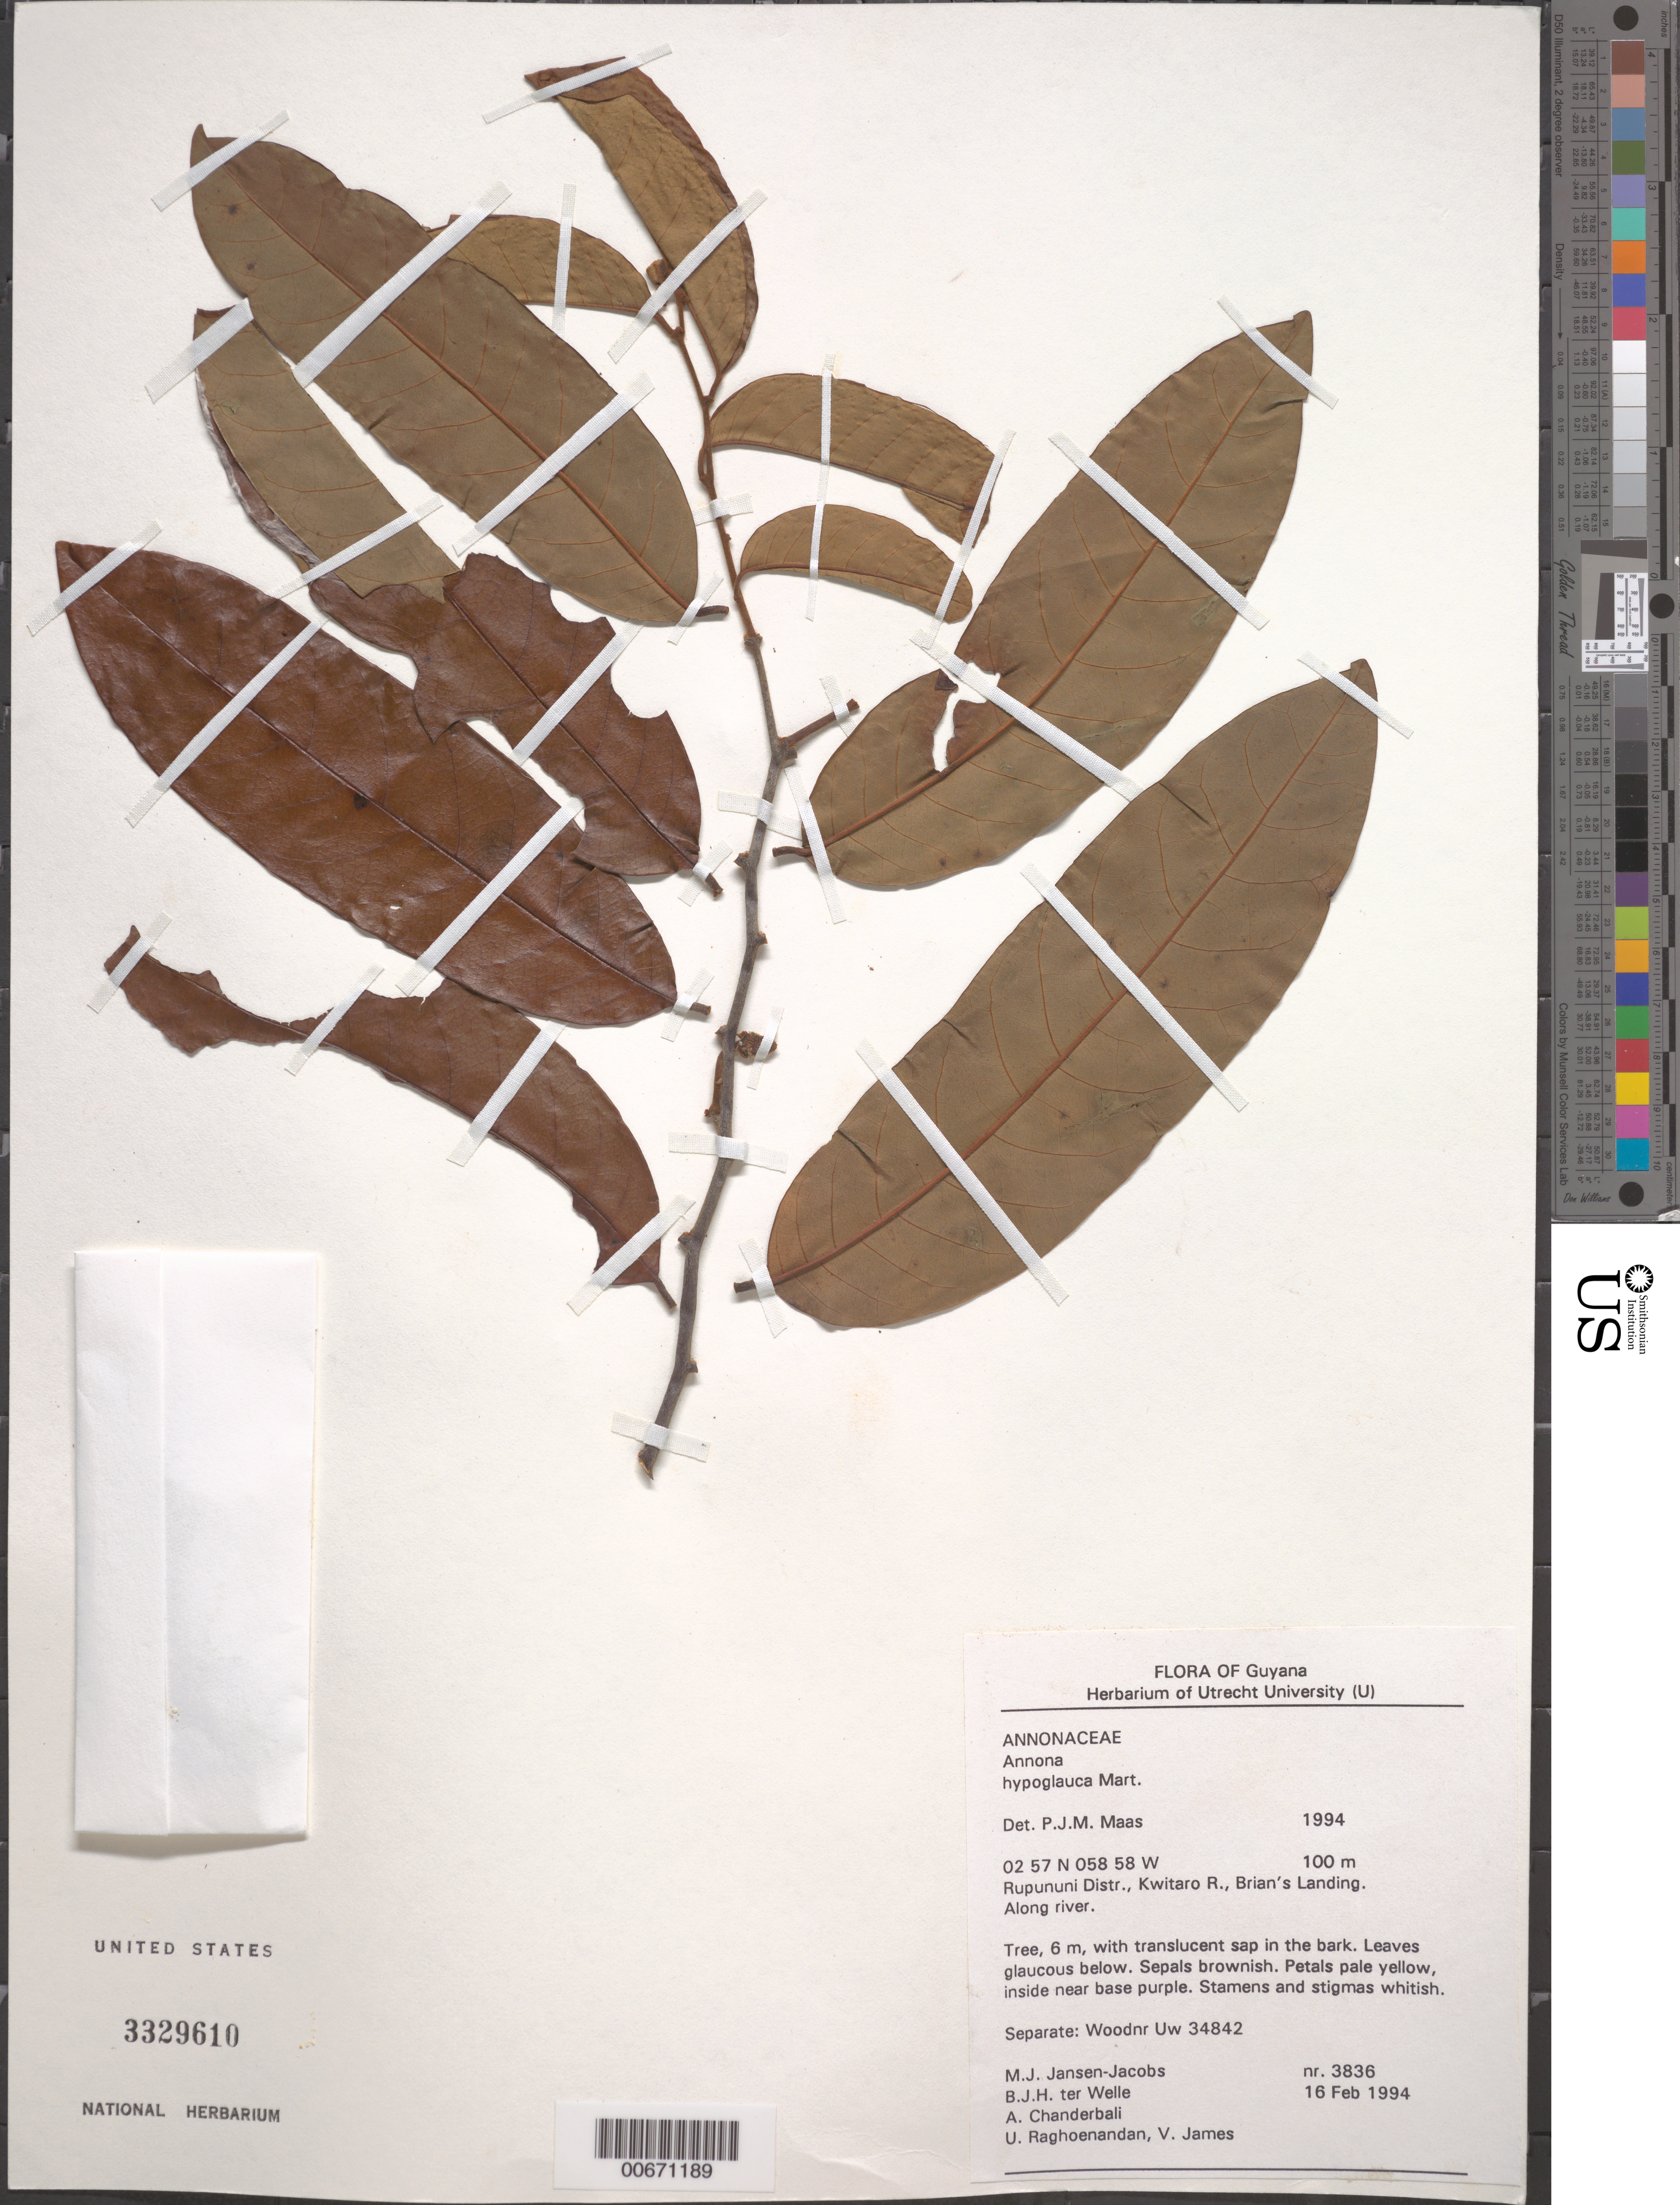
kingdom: Plantae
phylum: Tracheophyta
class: Magnoliopsida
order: Magnoliales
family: Annonaceae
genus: Annona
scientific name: Annona hypoglauca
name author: Mart.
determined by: Maas, Paul J. M.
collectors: M. J. Jansen-Jacobs, B. Welle, A. S. Chanderbali, U. Raghoenandan & V. James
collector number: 3836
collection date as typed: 16-Feb-94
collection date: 1994-02-16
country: Guyana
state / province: U. Takutu-U. Essequibo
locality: Brian's Landing, Kwitaro R.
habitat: Along river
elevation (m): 100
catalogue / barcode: US 3329610